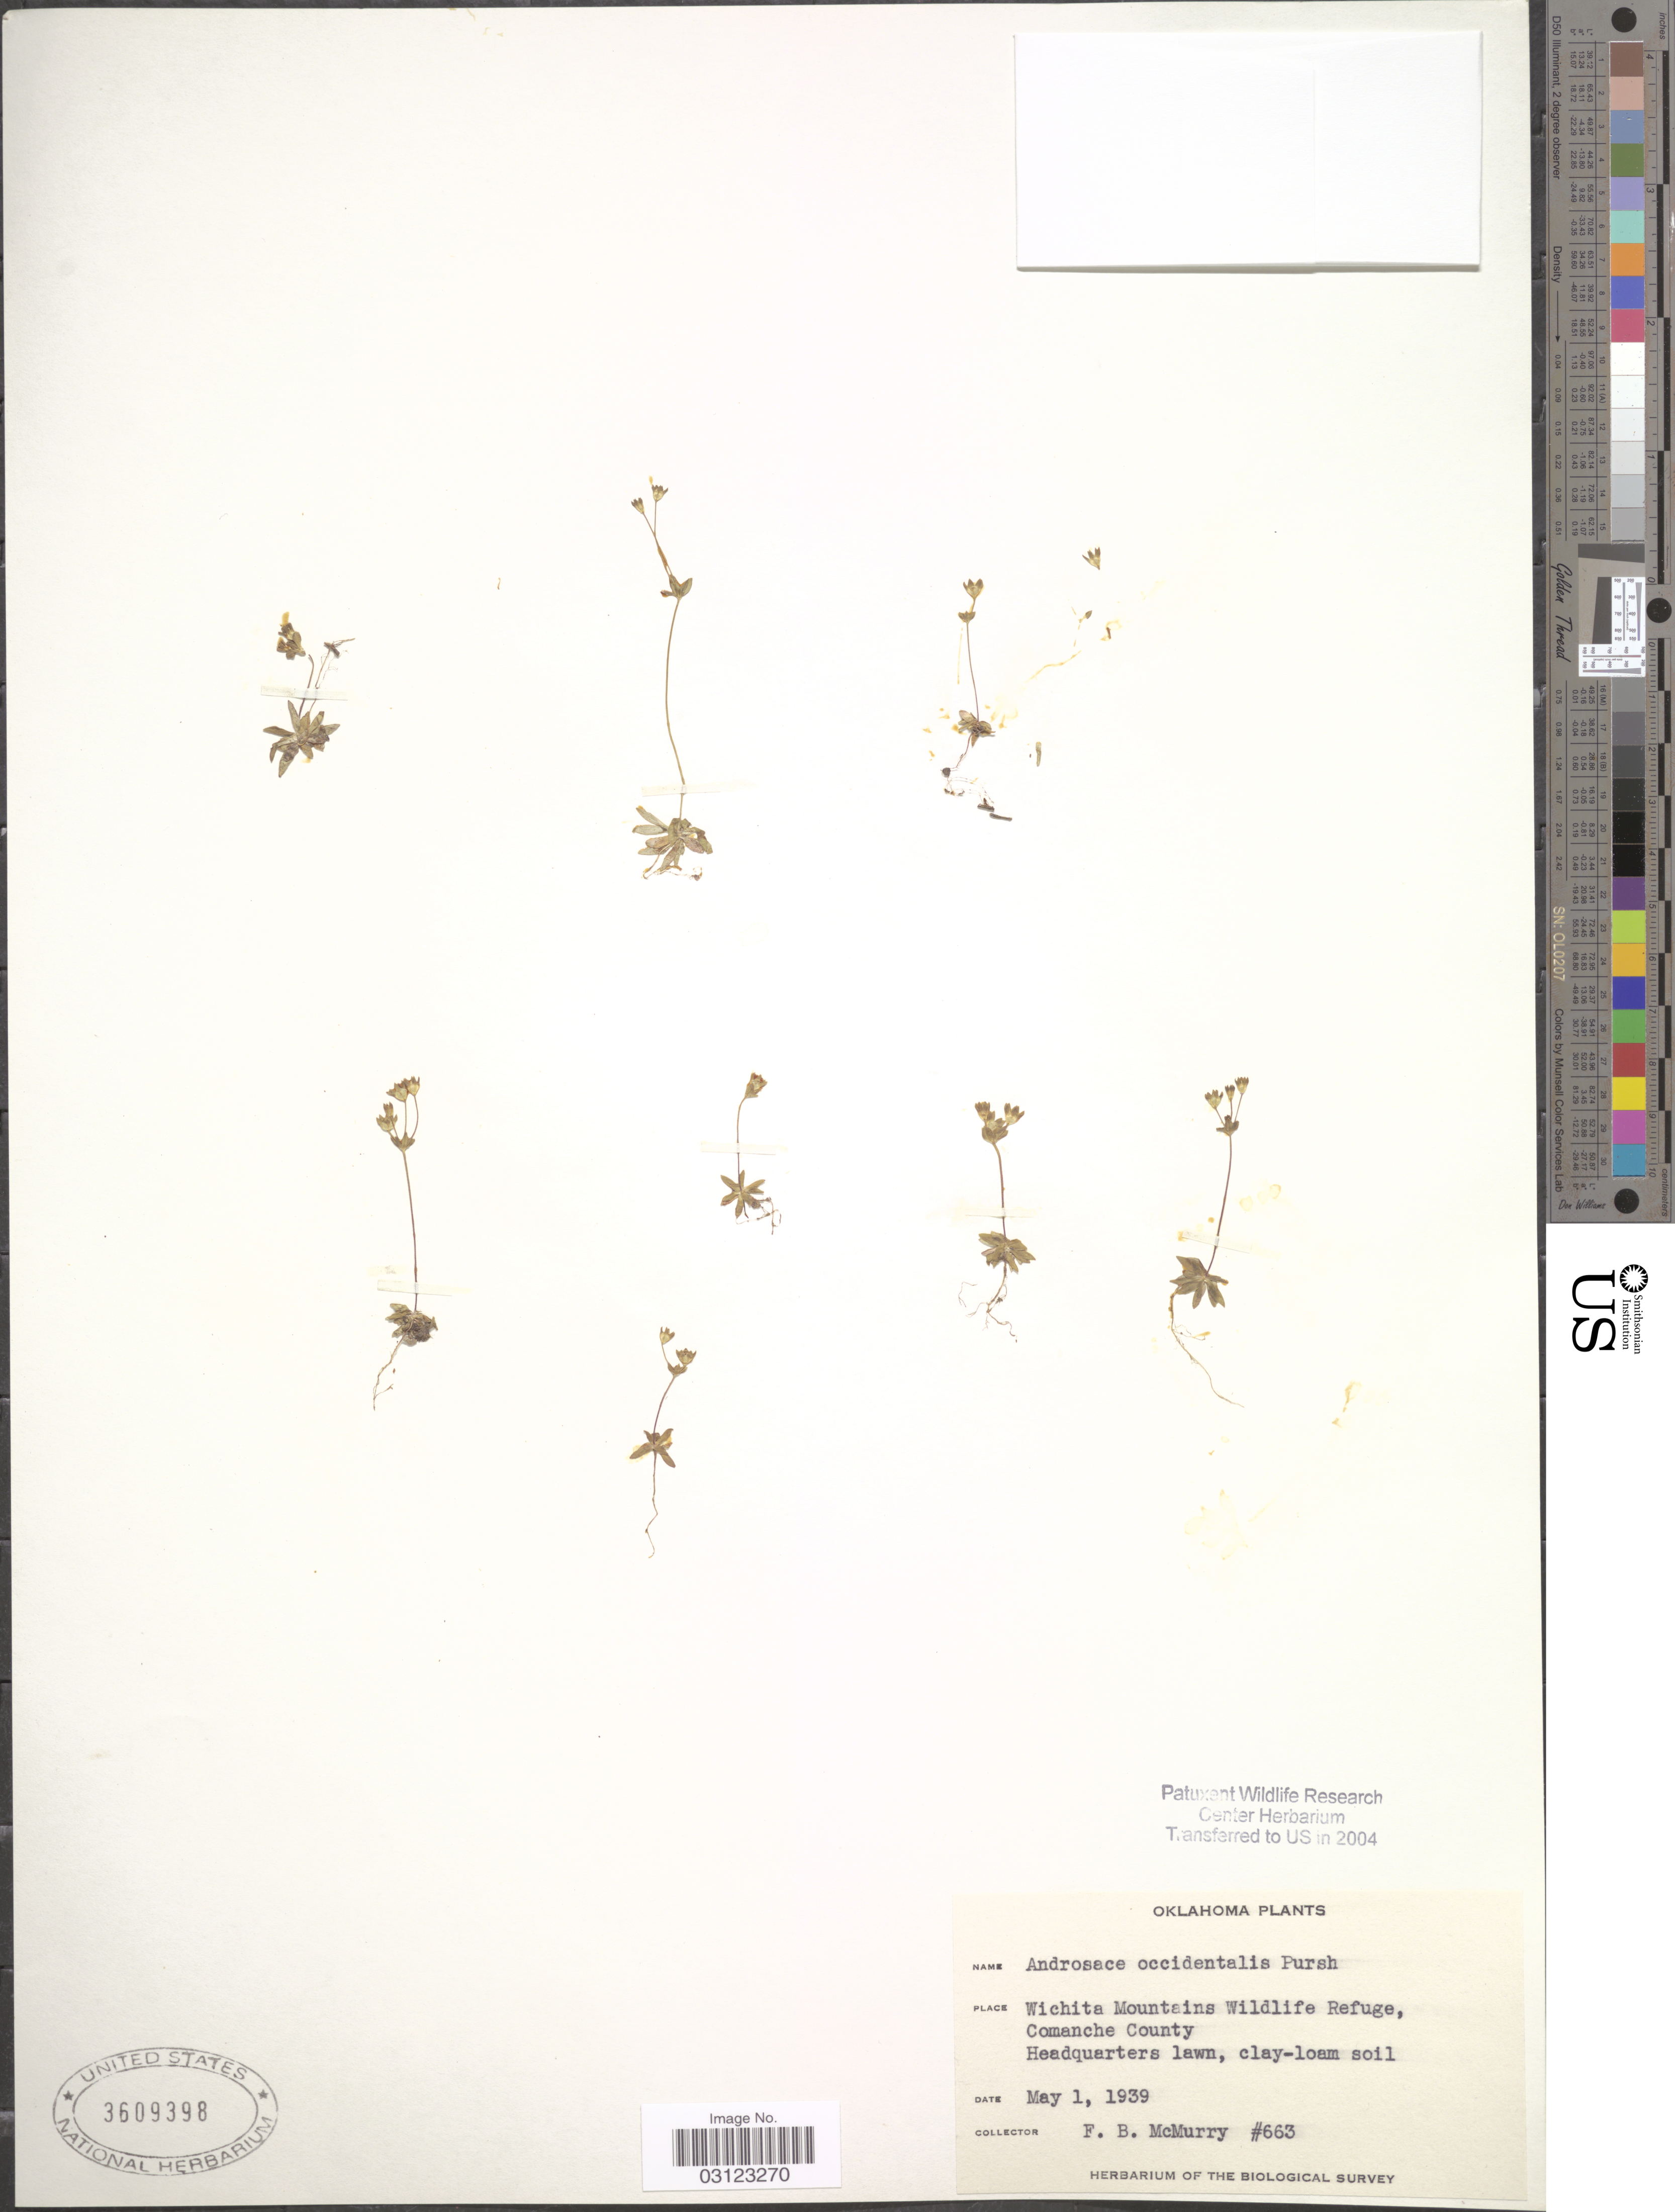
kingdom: Plantae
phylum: Tracheophyta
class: Magnoliopsida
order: Ericales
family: Primulaceae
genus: Androsace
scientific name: Androsace occidentalis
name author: (Pursh) Pursh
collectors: F. B. McMurry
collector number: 663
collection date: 1939-05-01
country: United States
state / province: Oklahoma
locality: Wichita Mountains Wildlife Refuge, Comanche County. Headquarters lawn.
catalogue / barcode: US 3609398